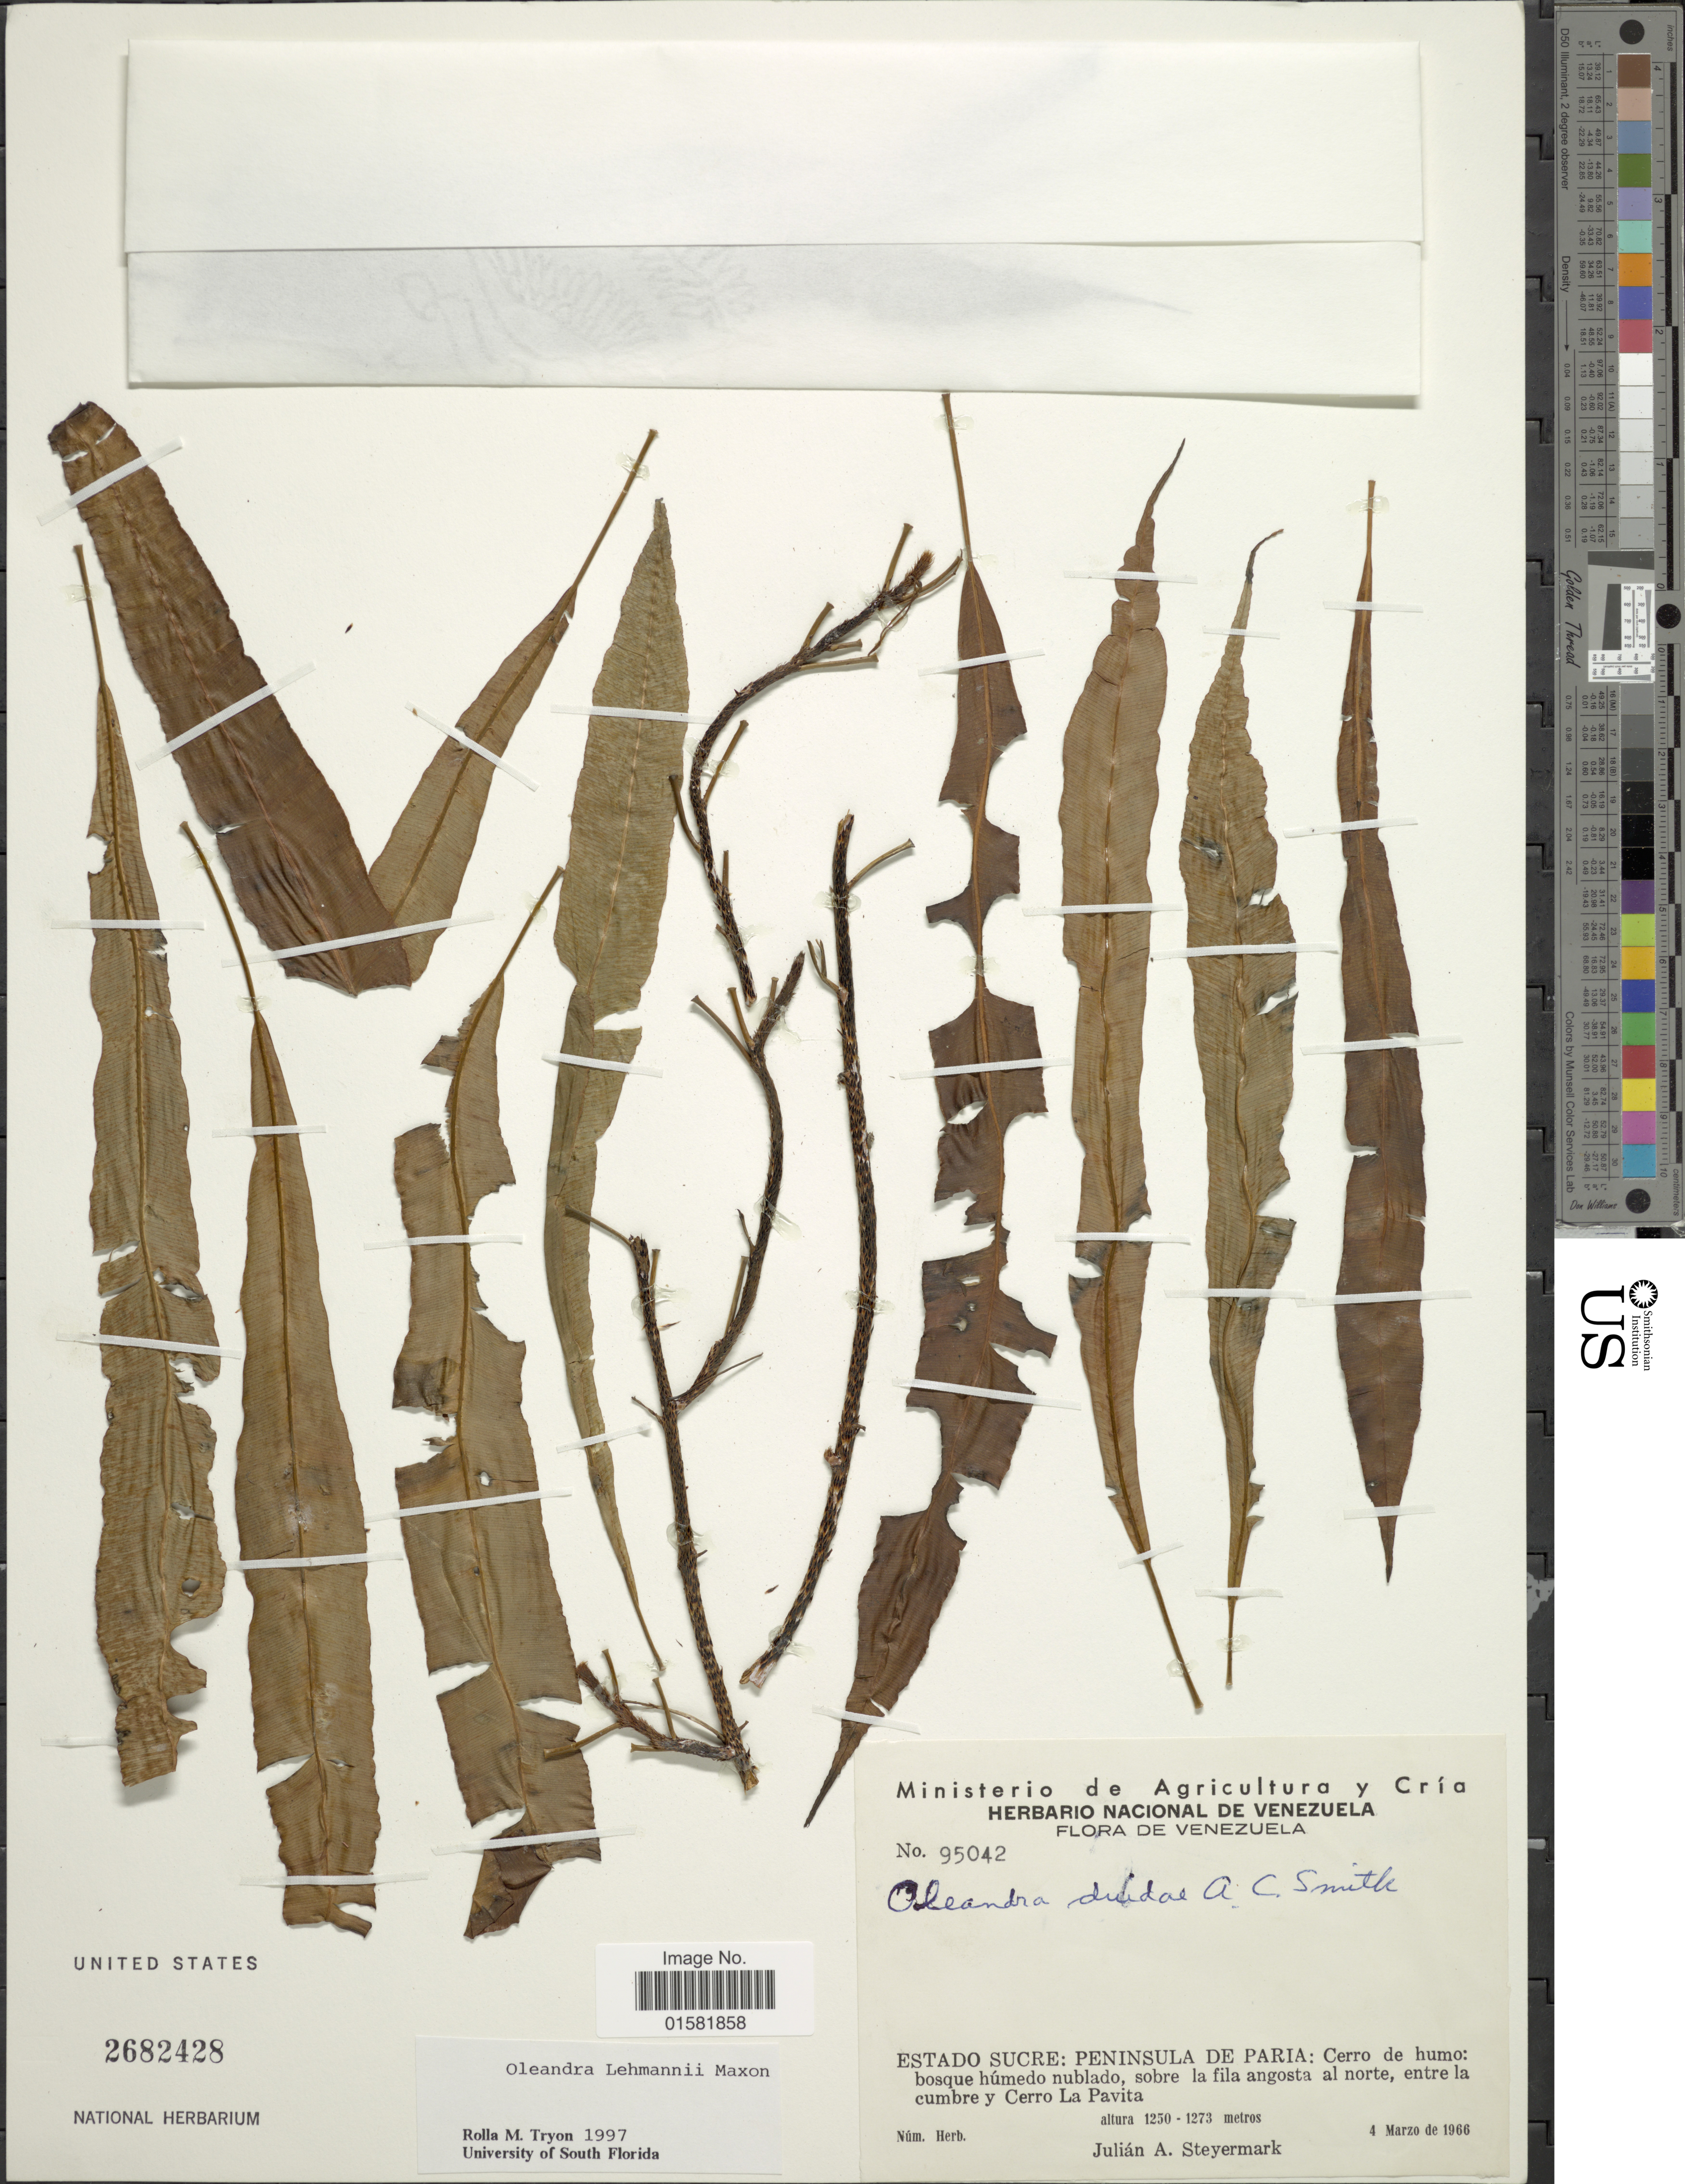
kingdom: Plantae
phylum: Tracheophyta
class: Polypodiopsida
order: Polypodiales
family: Oleandraceae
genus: Oleandra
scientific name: Oleandra lehmannii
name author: Maxon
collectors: J. Steyermark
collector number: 95042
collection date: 1966-03-04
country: Venezuela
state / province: Sucre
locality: Venezuela, Estado Sucre: Peninsula de Paria: Cerro de humo bosque húmedo nublado, sobre la fila angosta al norte, entre la cumbre y Cerro La Pavita.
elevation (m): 1250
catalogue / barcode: US 2682428